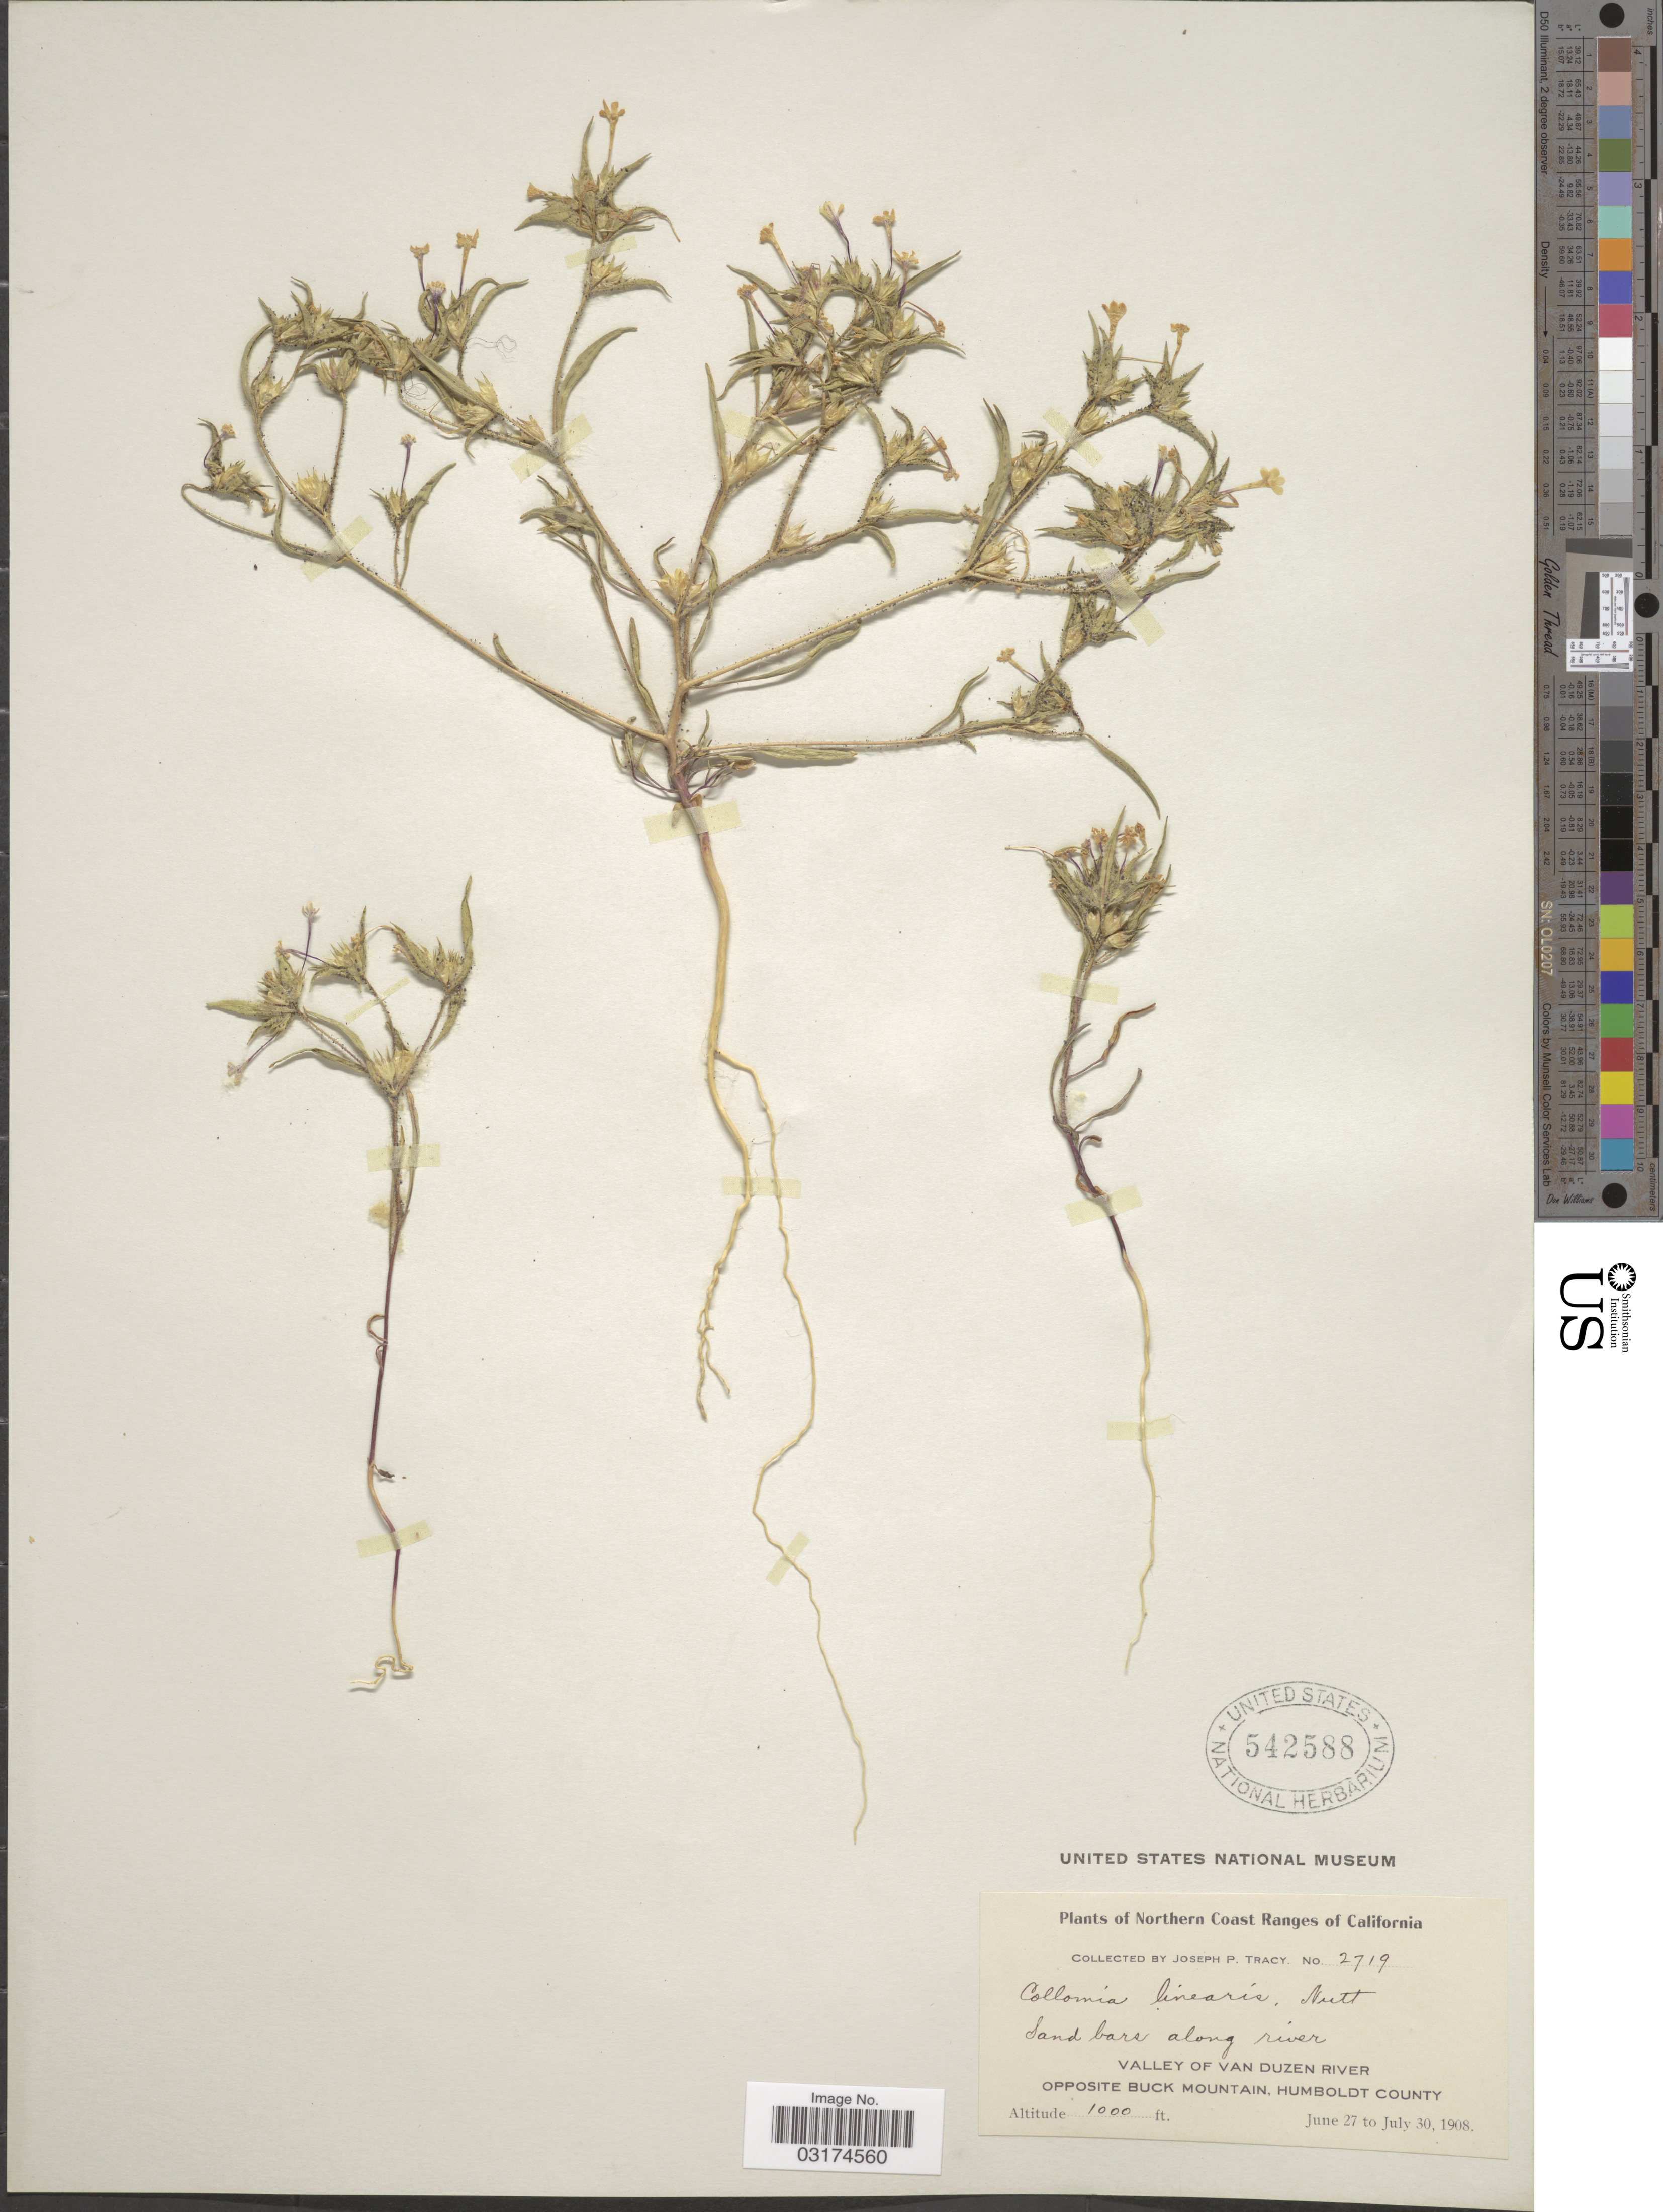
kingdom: Plantae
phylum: Tracheophyta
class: Magnoliopsida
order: Ericales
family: Polemoniaceae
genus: Collomia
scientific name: Collomia linearis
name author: Nutt.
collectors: J. Tracy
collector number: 2719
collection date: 1908-06-27/1908-07-30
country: United States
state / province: California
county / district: Humboldt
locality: Valley of Van Duzen River opposite Buck Mountain, Humboldt County. Northern Coast Ranges of California.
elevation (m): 305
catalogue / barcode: US 542588